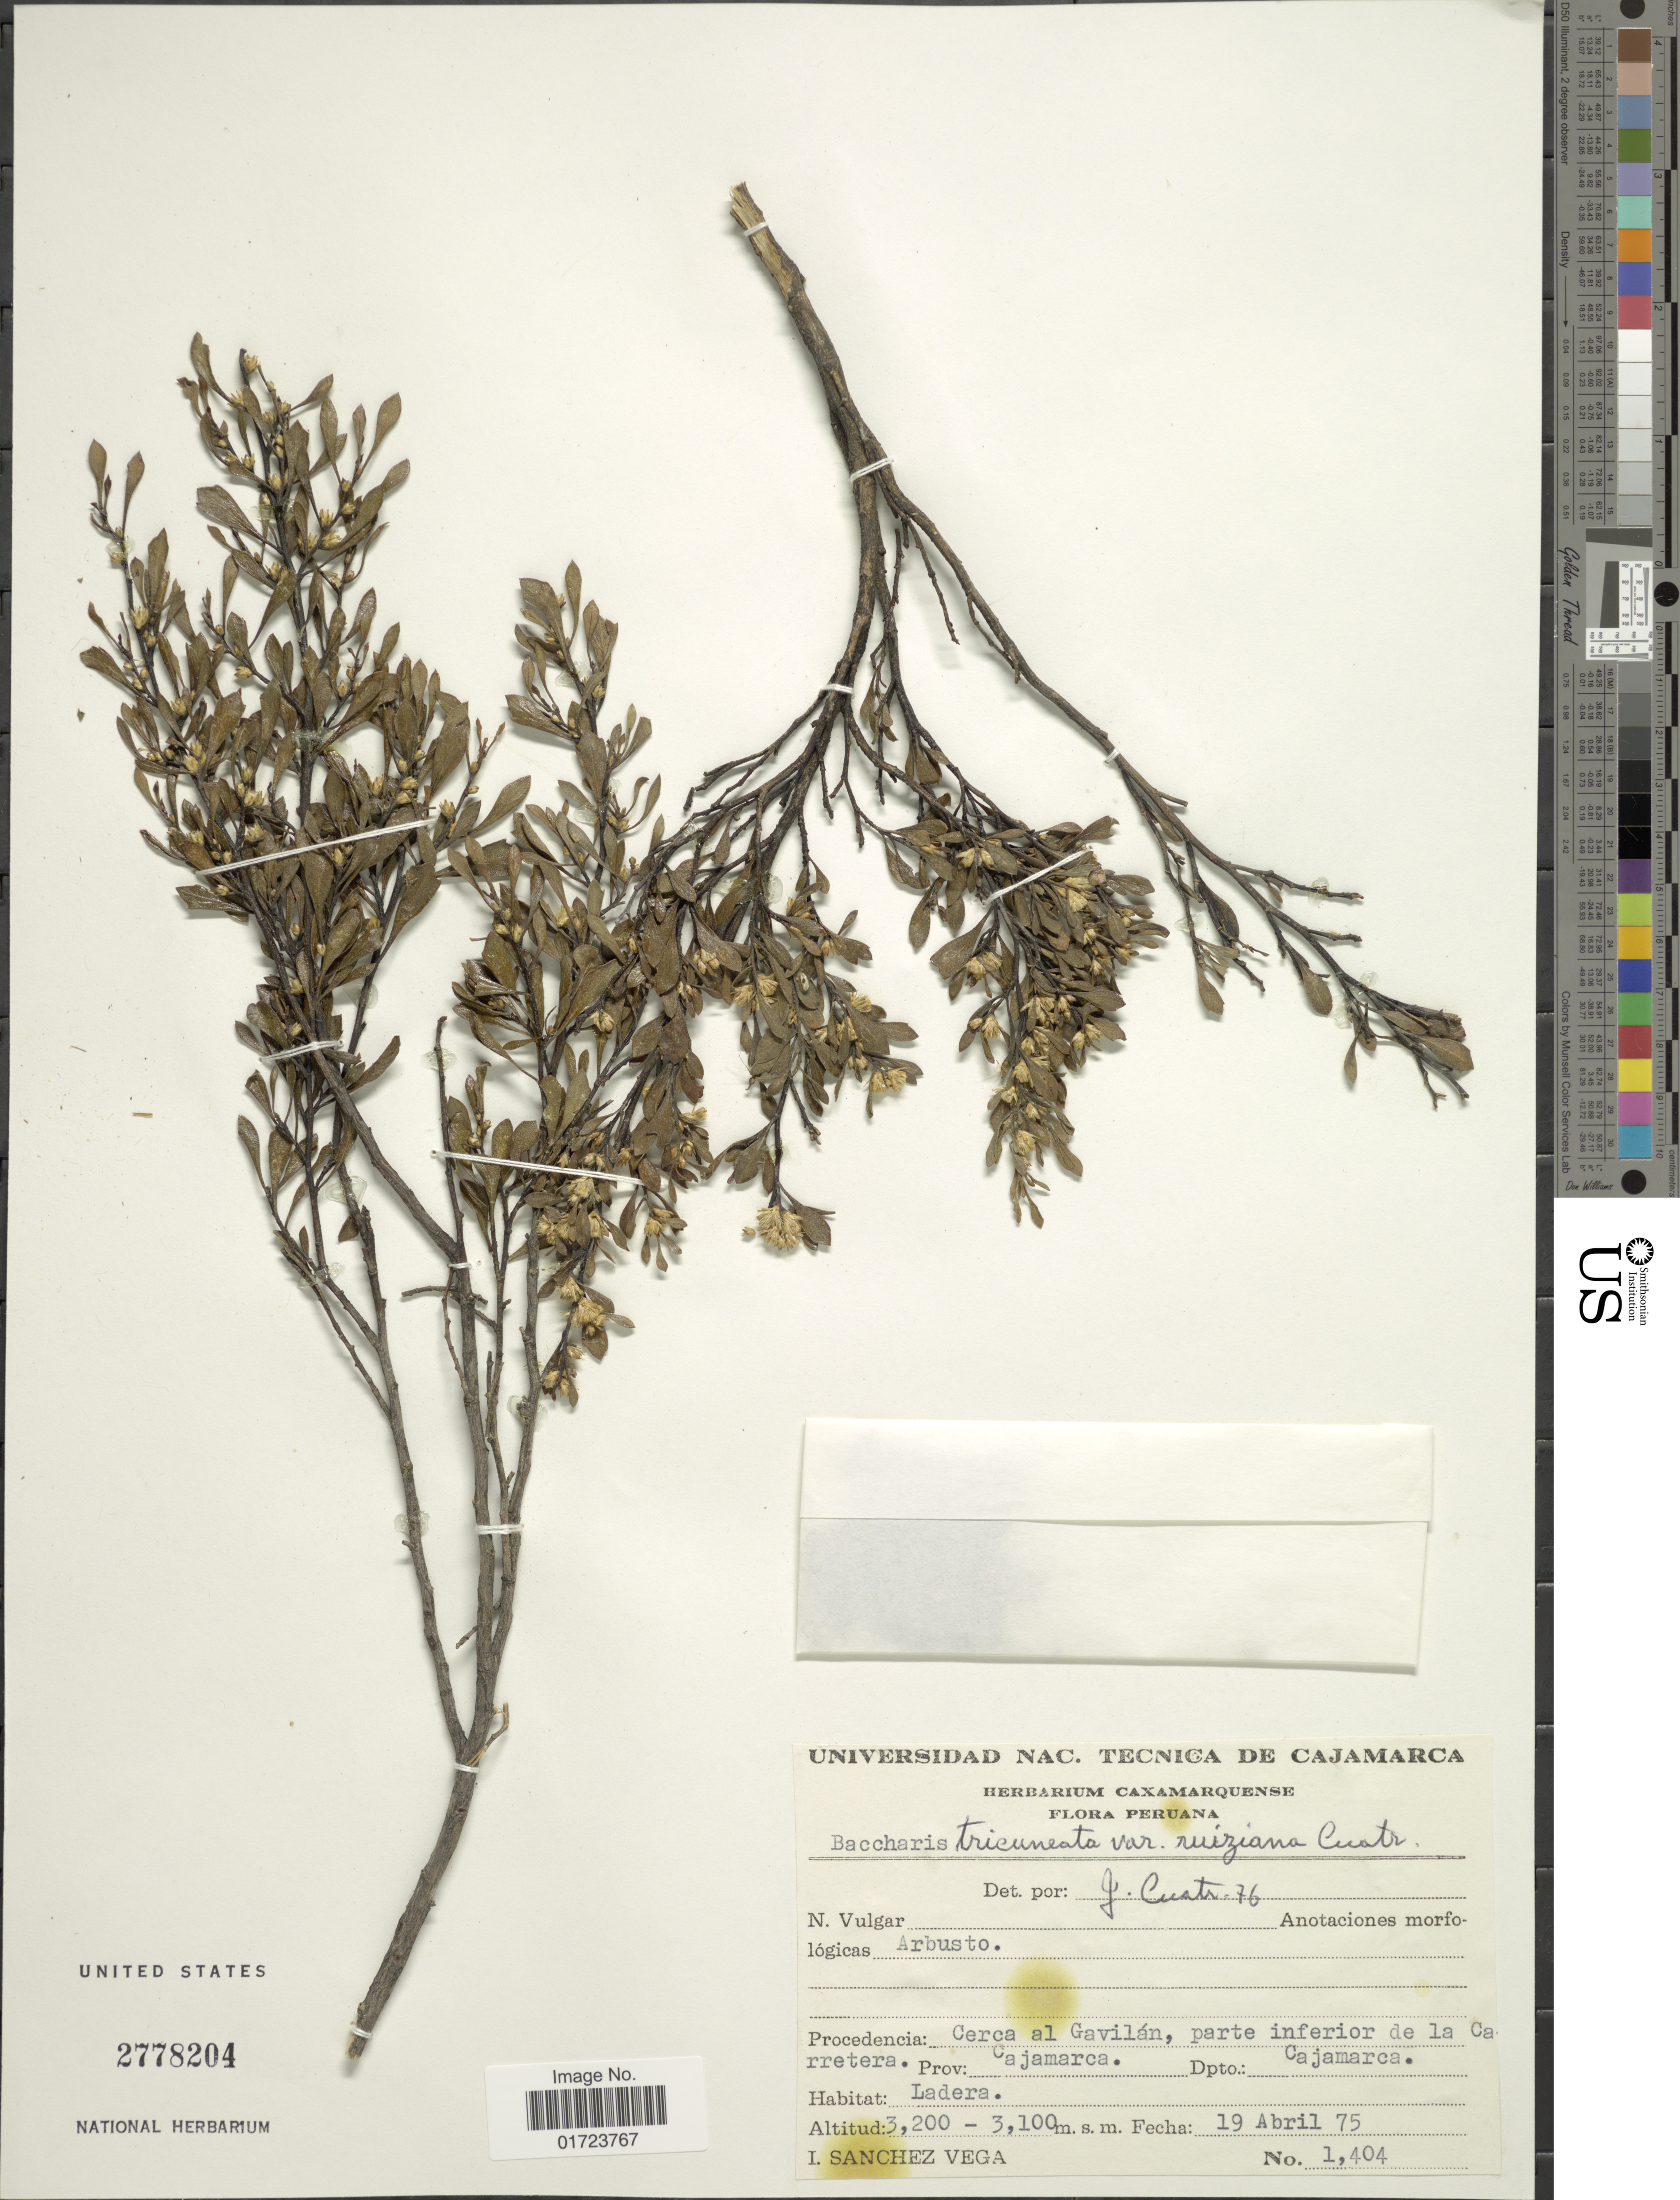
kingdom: Plantae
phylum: Tracheophyta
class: Magnoliopsida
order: Asterales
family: Asteraceae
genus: Baccharis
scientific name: Baccharis tricuneata var. ruiziana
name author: Cuatrec.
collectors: I. Sánchez Vega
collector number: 1404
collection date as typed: Transcribed d/m/y: 19/4/75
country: Peru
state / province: Cajamarca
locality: Cerca al Gavilan, parte inferior de la Carretera, Prov. Cajamarca, Dpto: Cajamarca.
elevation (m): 3100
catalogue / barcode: US 2778204